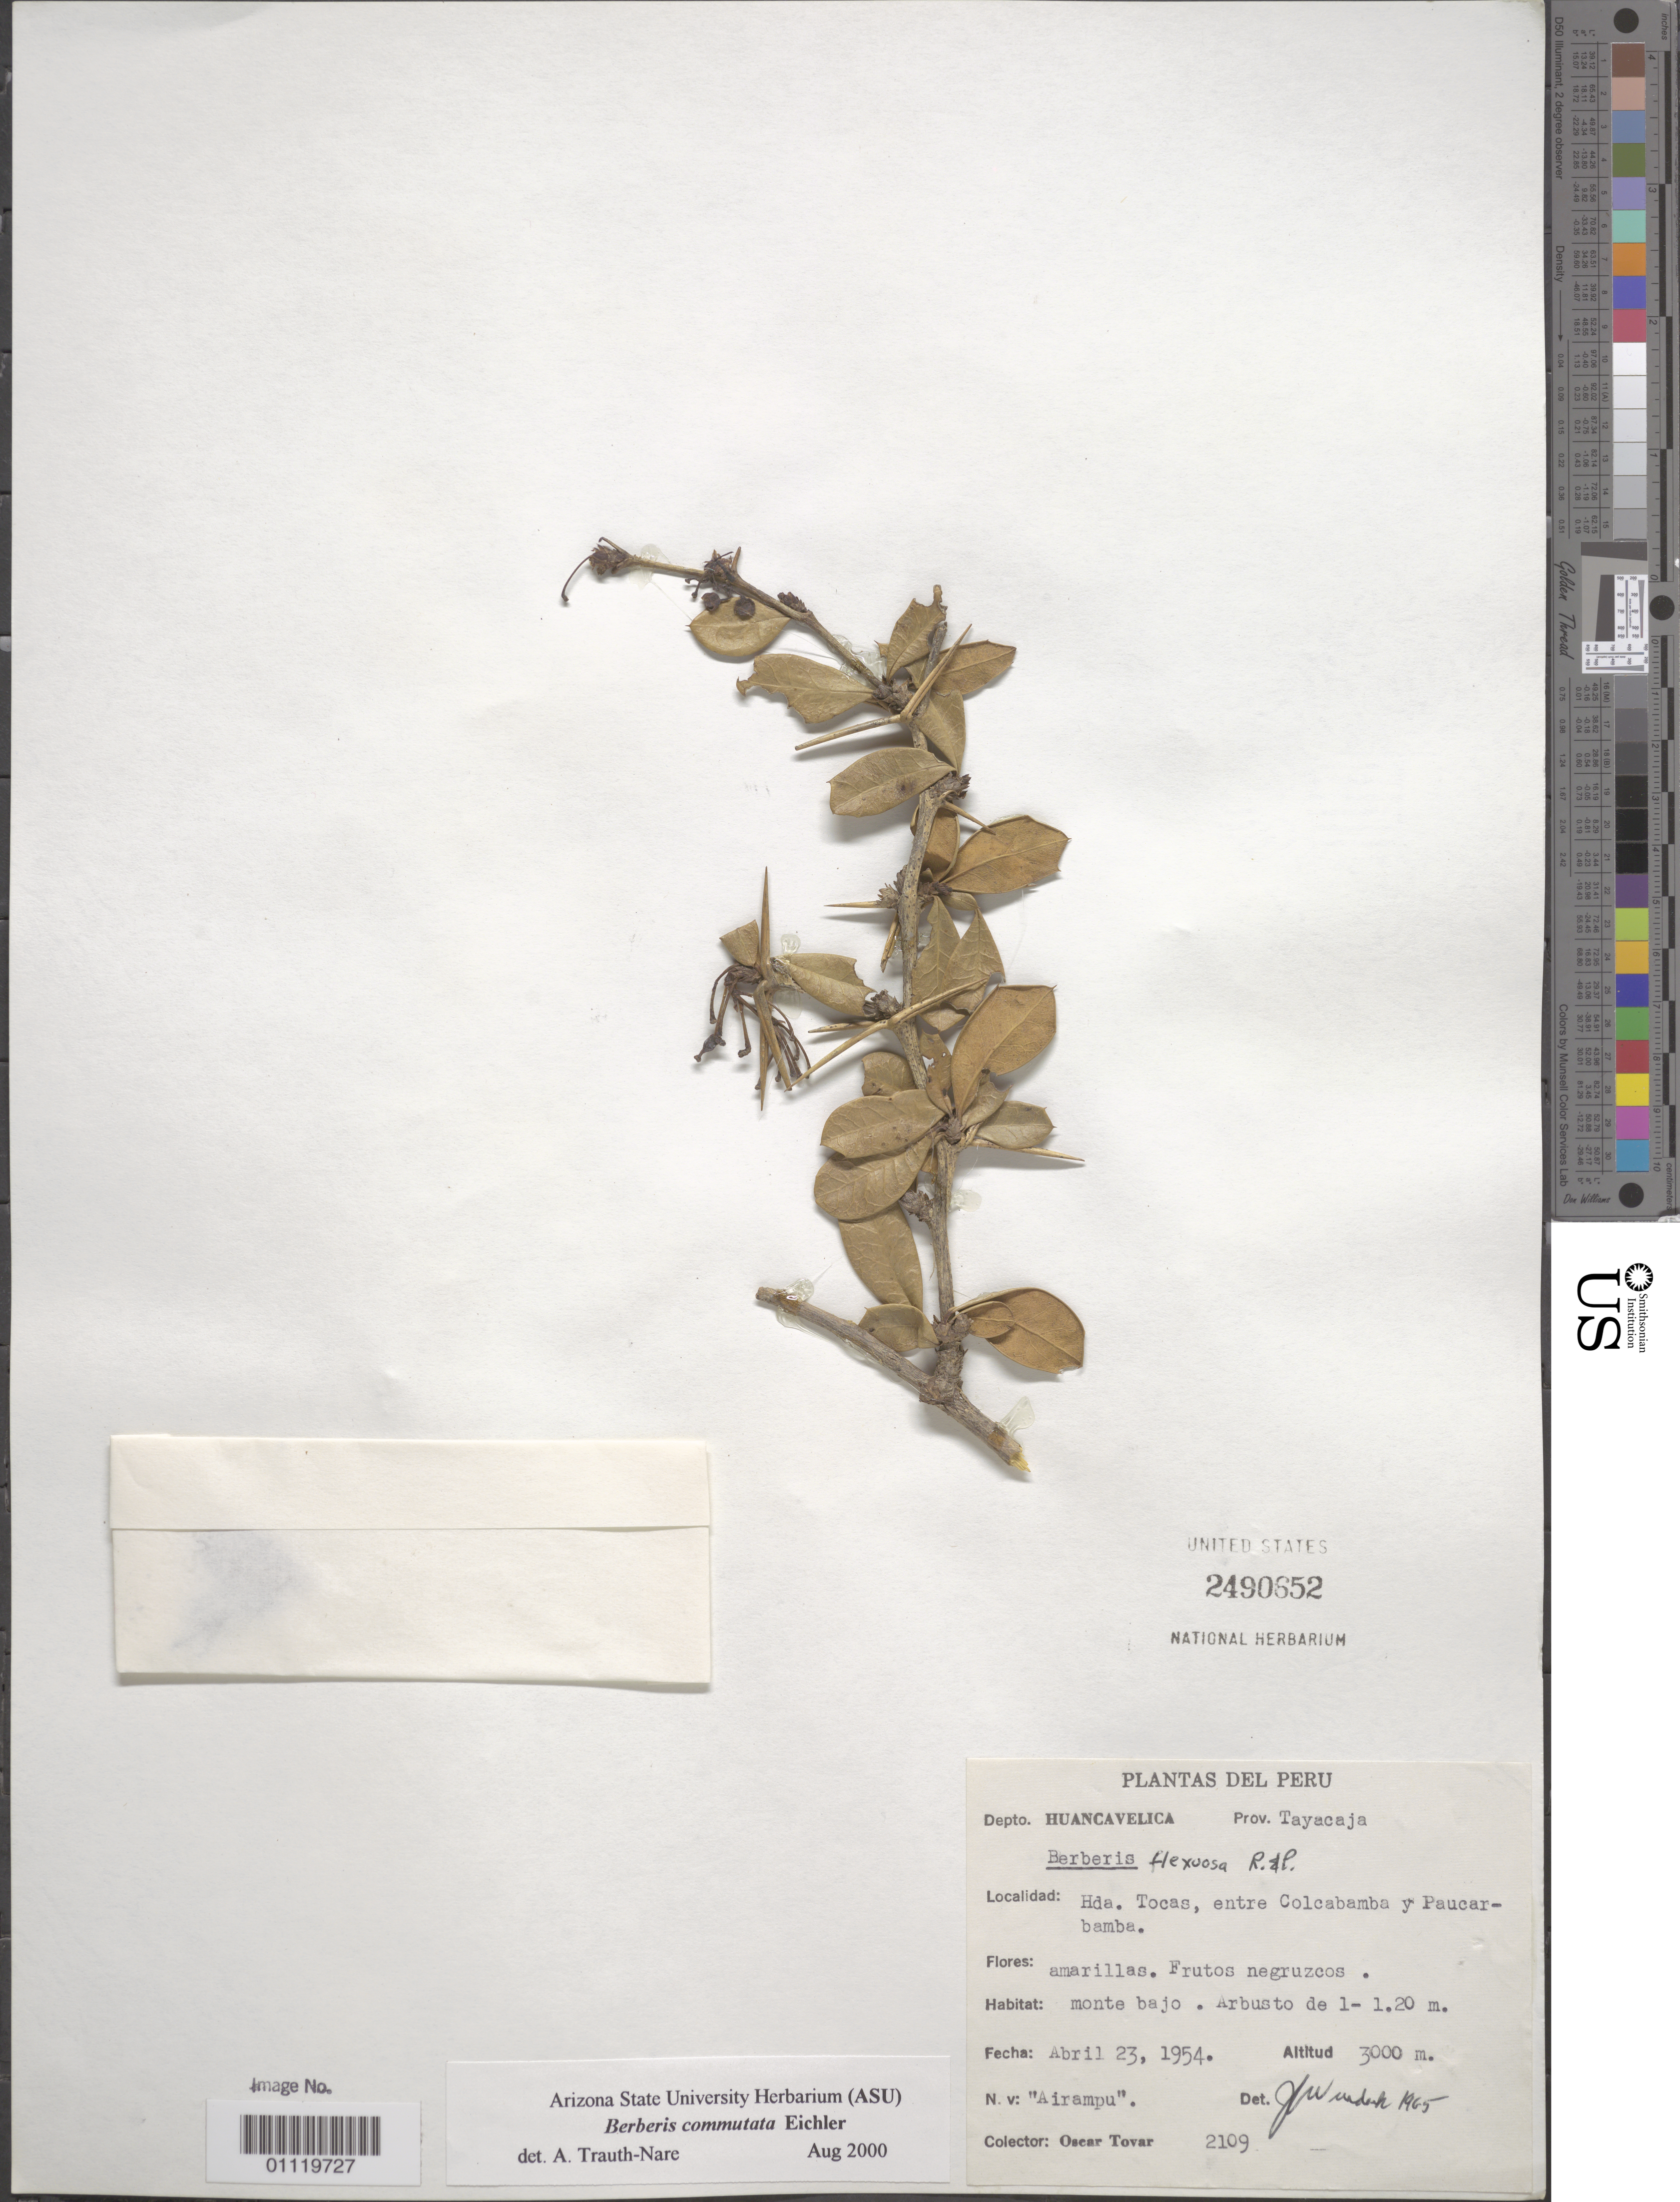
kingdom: Plantae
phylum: Tracheophyta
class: Magnoliopsida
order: Ranunculales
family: Berberidaceae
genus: Berberis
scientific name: Berberis commutata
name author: Eichler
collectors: Ó. Tovar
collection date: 1954-04-23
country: Peru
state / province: Huancavelica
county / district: Tayacaja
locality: Hda. Tocas, between Colcabamba and Paucarbamba.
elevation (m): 3000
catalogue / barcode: US 2490852